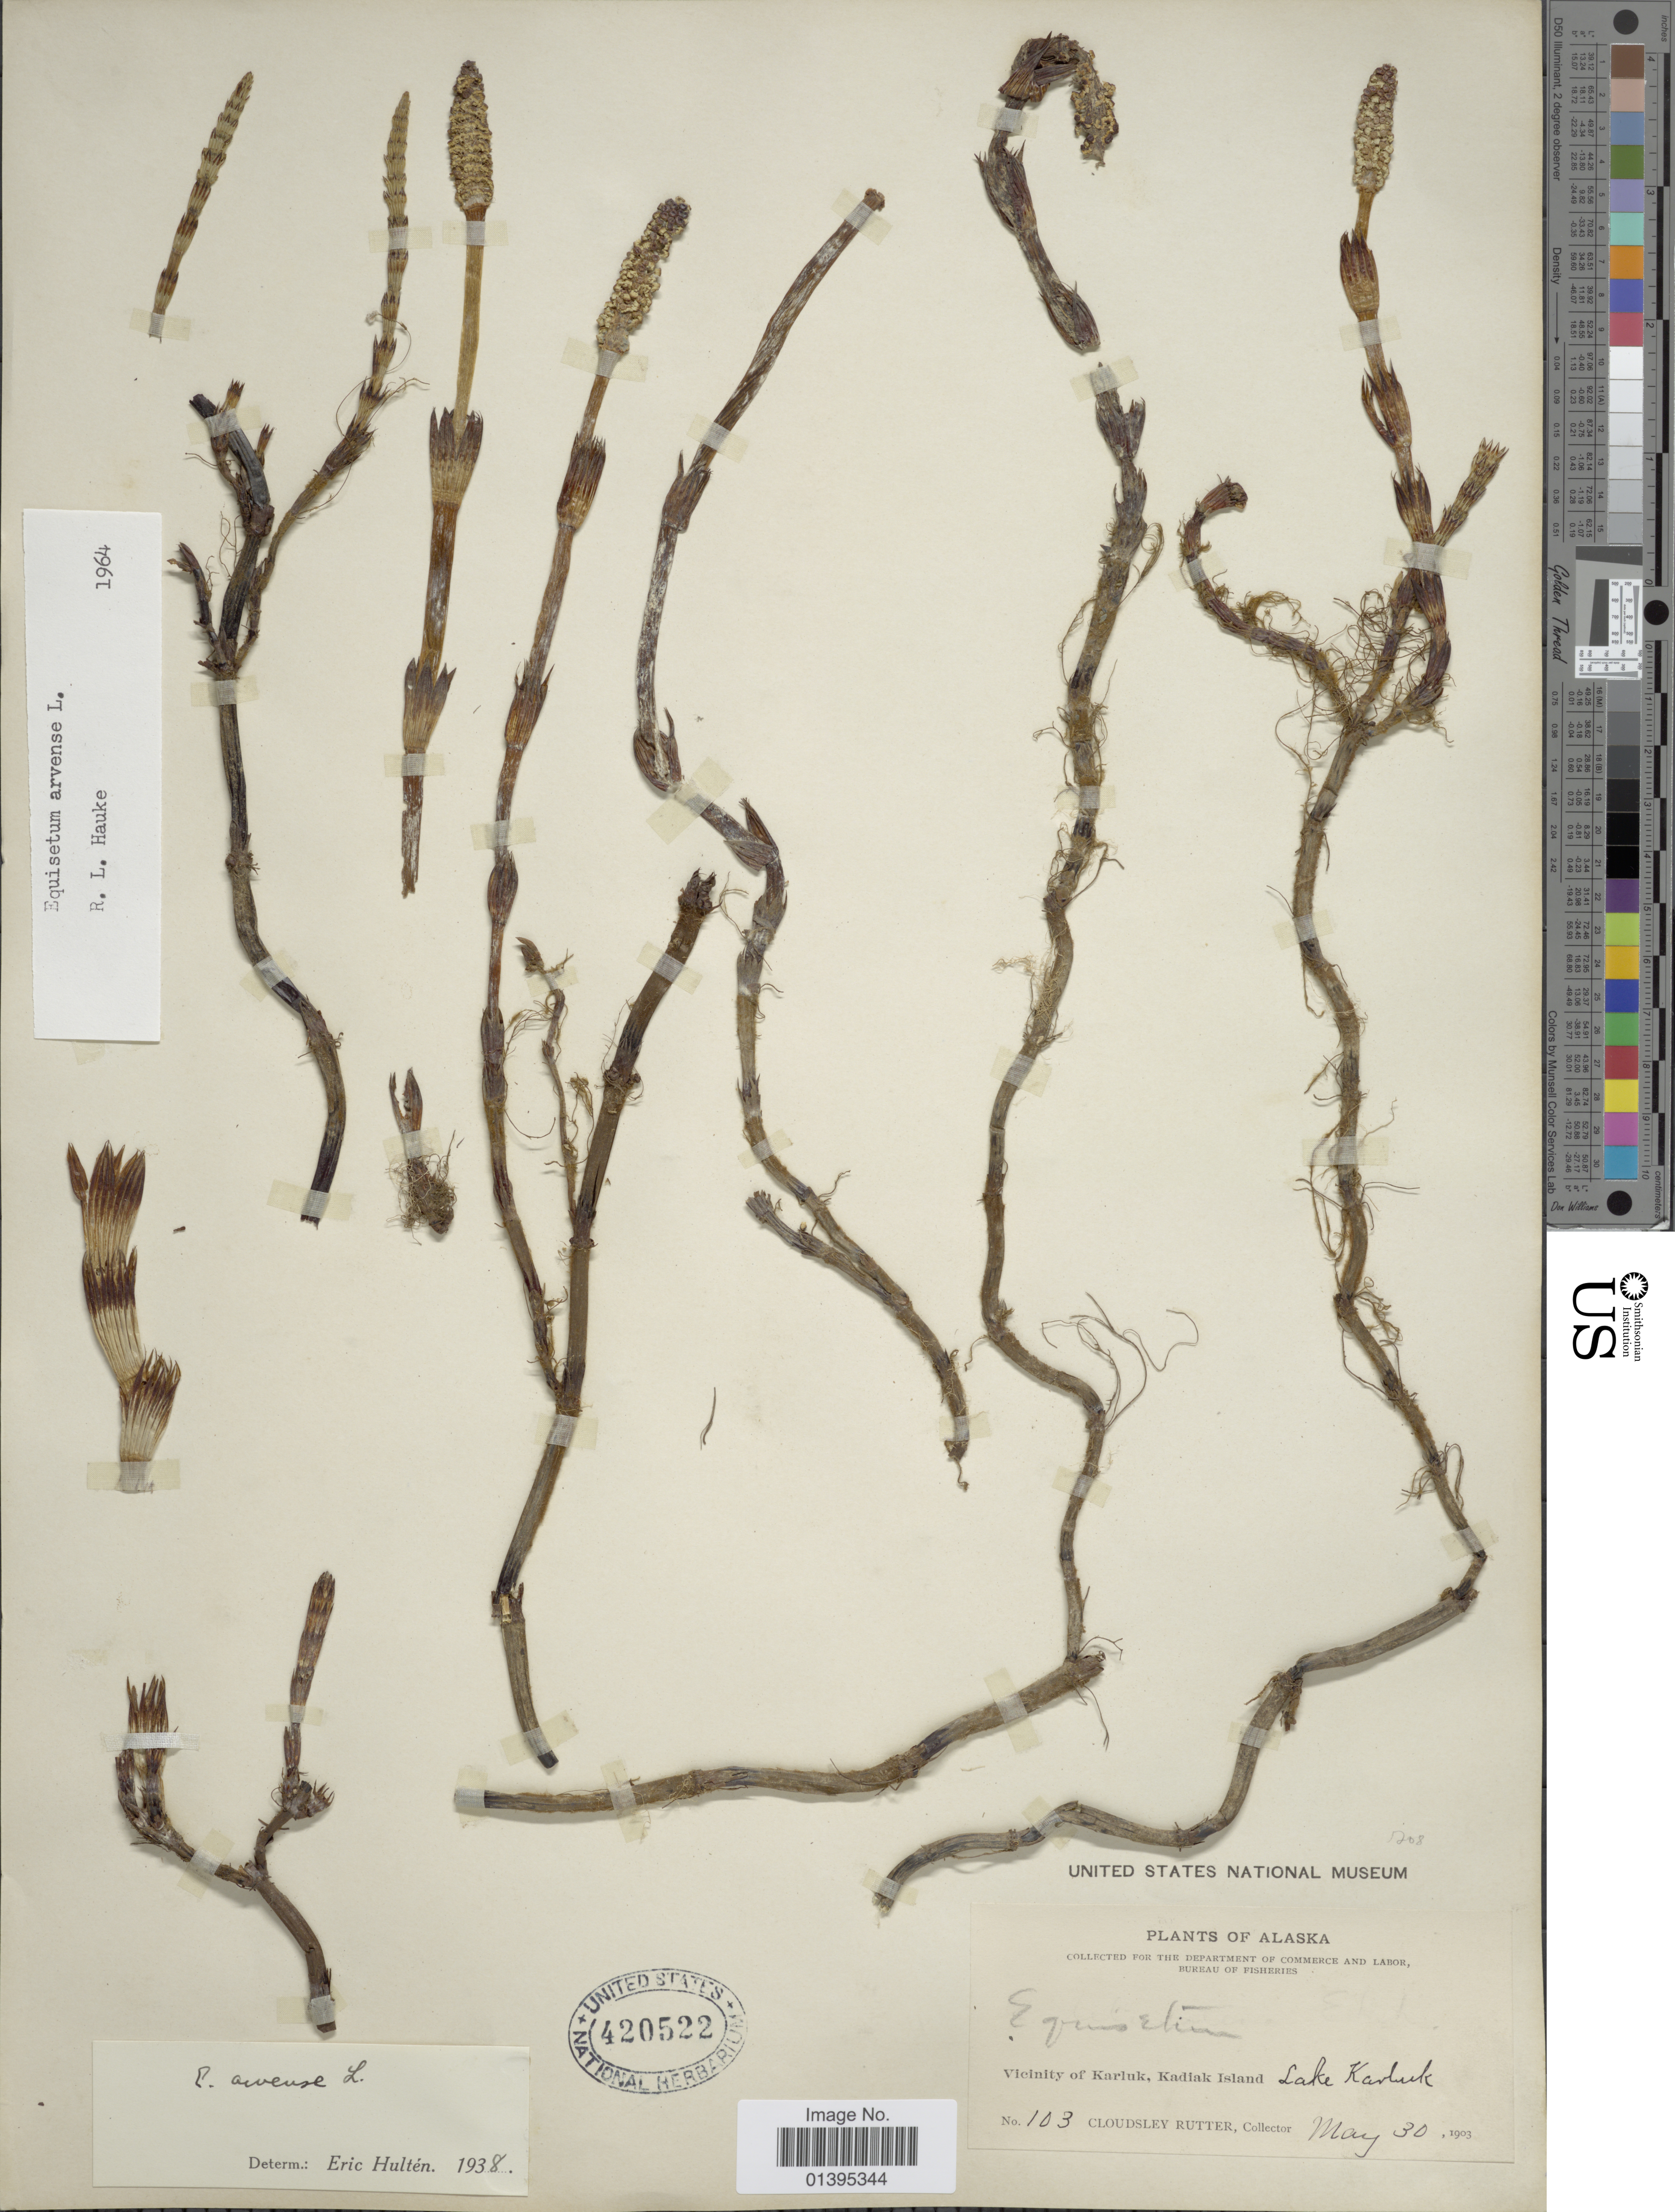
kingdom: Plantae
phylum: Tracheophyta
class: Polypodiopsida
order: Equisetales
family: Equisetaceae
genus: Equisetum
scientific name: Equisetum arvense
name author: L.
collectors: C. Rutter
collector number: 103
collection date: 1903-05-30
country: United States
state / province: Alaska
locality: Vicinity of Karluk, Kadiak Island, Lake Karluk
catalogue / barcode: US 420522